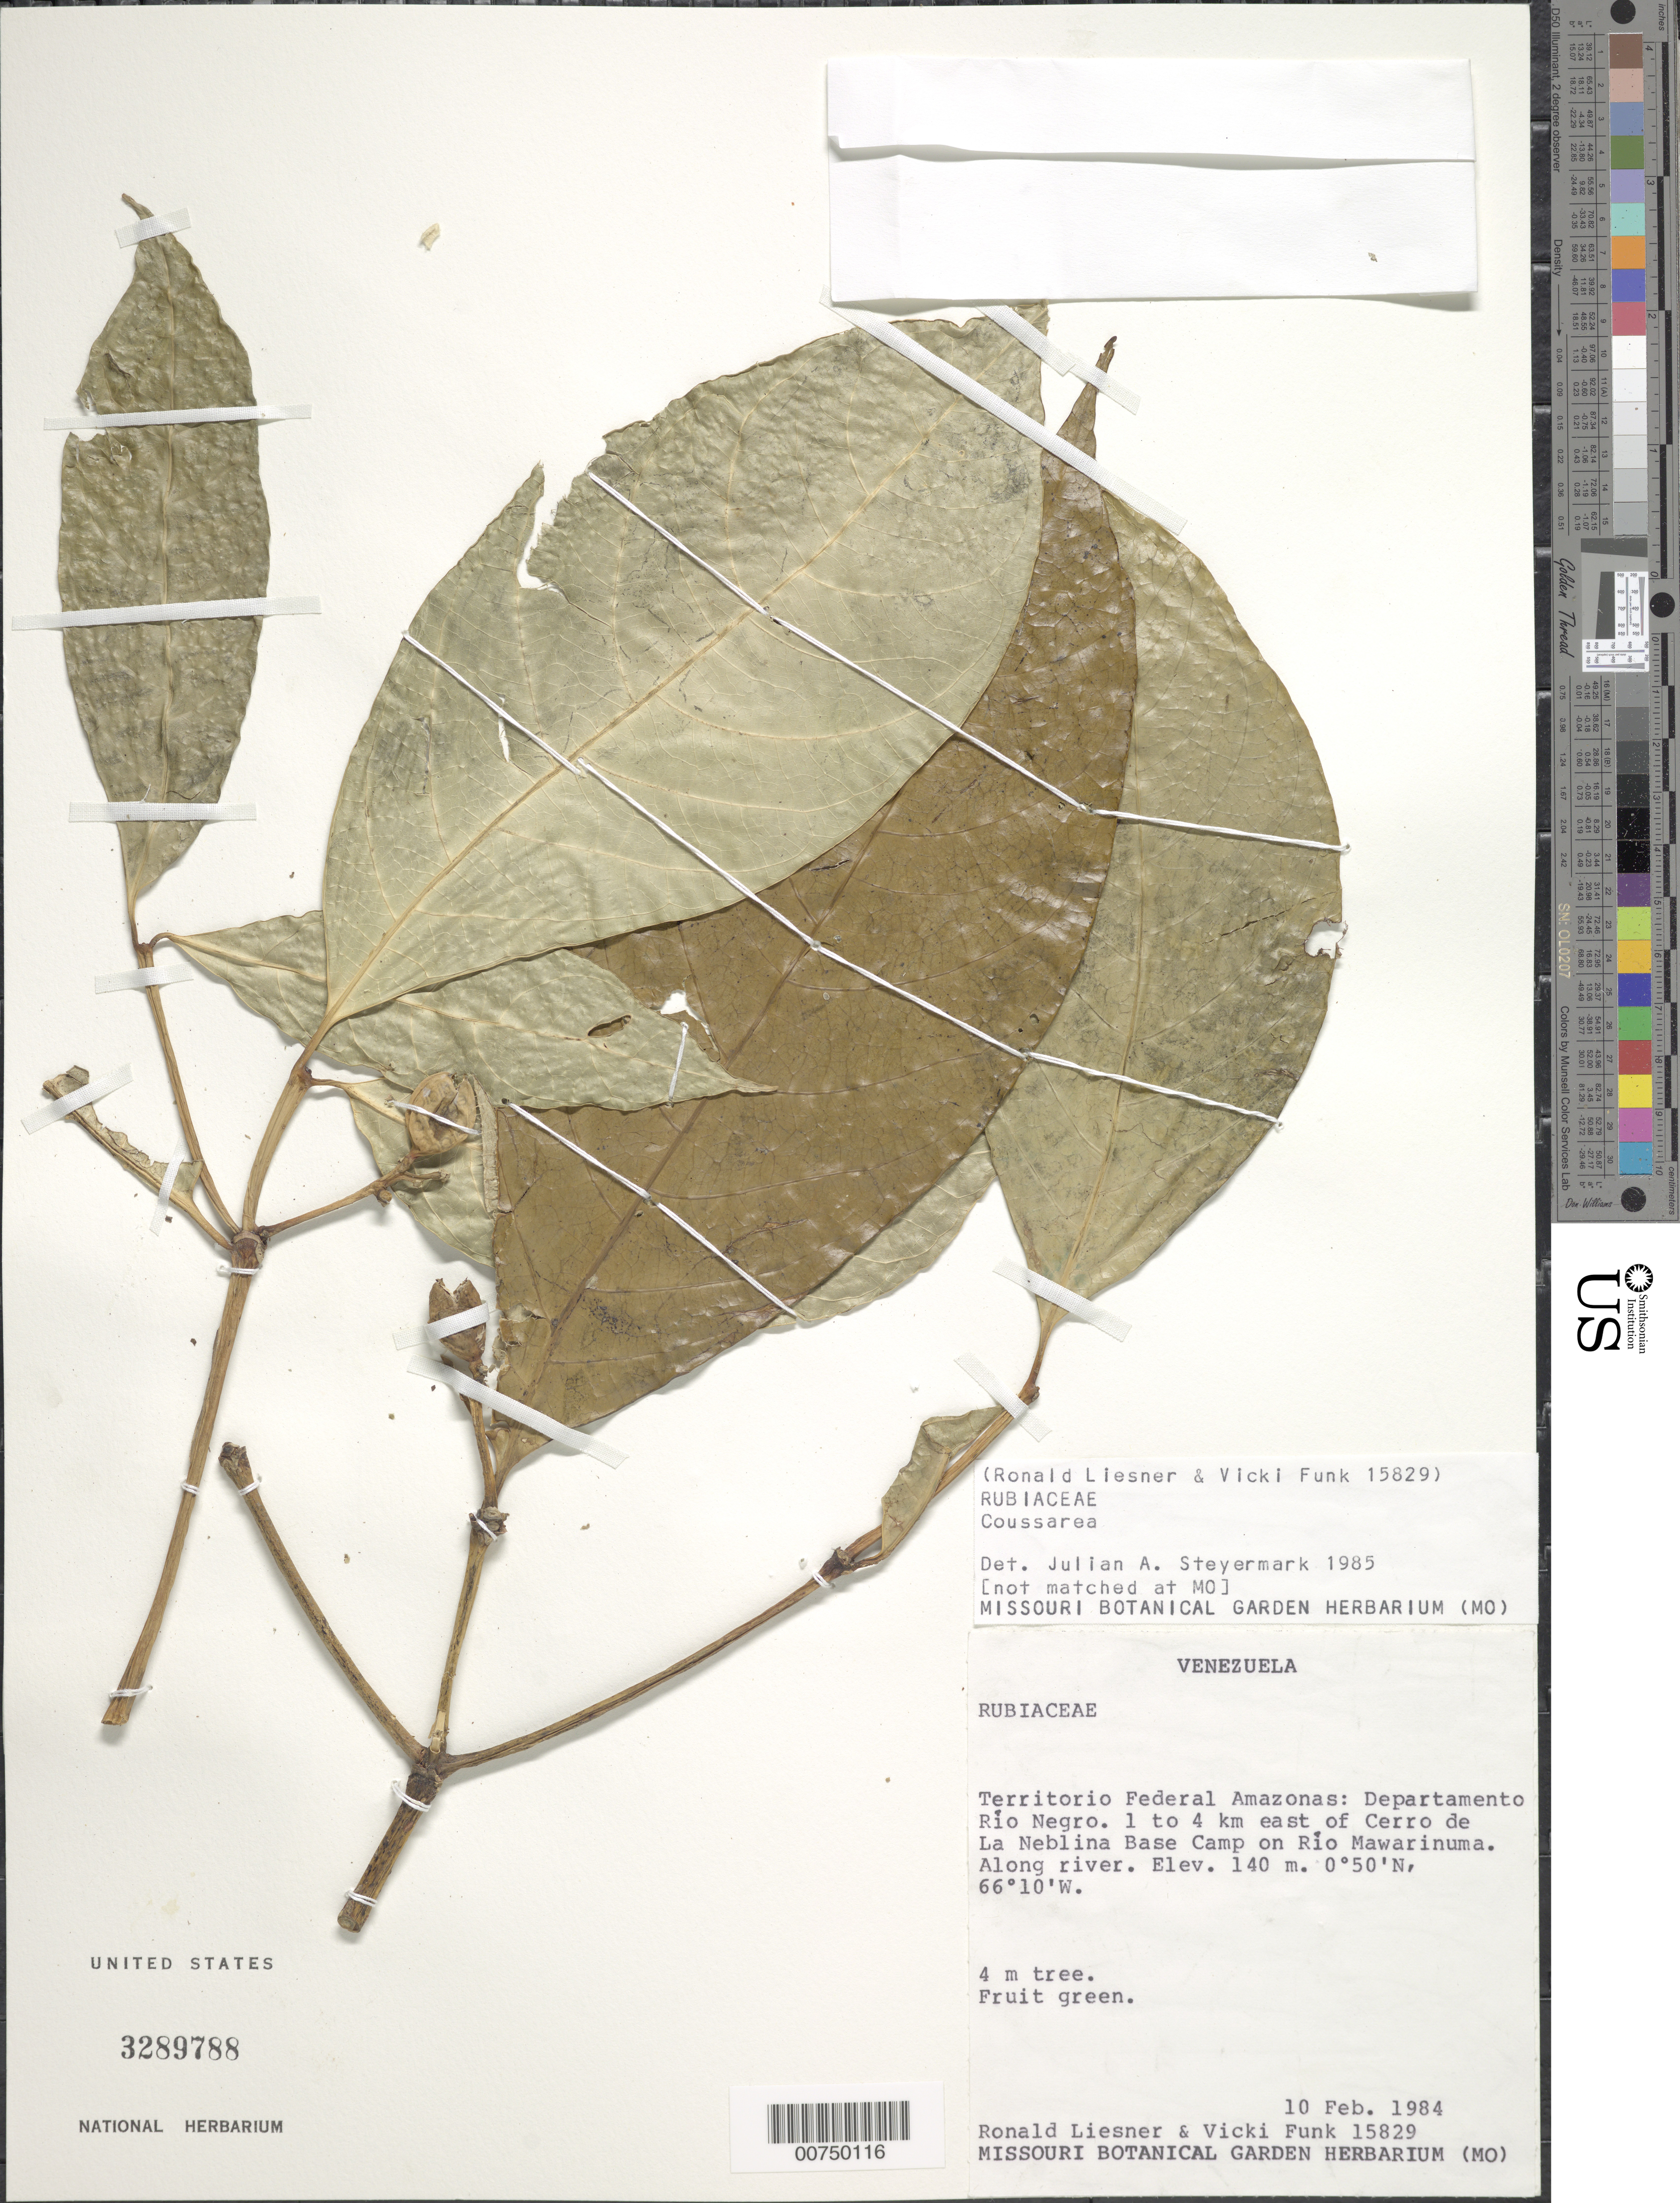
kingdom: Plantae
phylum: Tracheophyta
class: Magnoliopsida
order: Gentianales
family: Rubiaceae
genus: Coussarea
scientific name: Coussarea sp.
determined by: Steyermark, Julian A., (VEN)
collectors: R. L. Liesner & V. Funk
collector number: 15829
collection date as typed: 10-Feb-84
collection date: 1984-02-10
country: Venezuela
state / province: Amazonas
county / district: Río Negro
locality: Río Mawarinuma, 1-4 km E of Cerro de La Neblina Base Camp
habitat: Along river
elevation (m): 140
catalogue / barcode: US 3289788